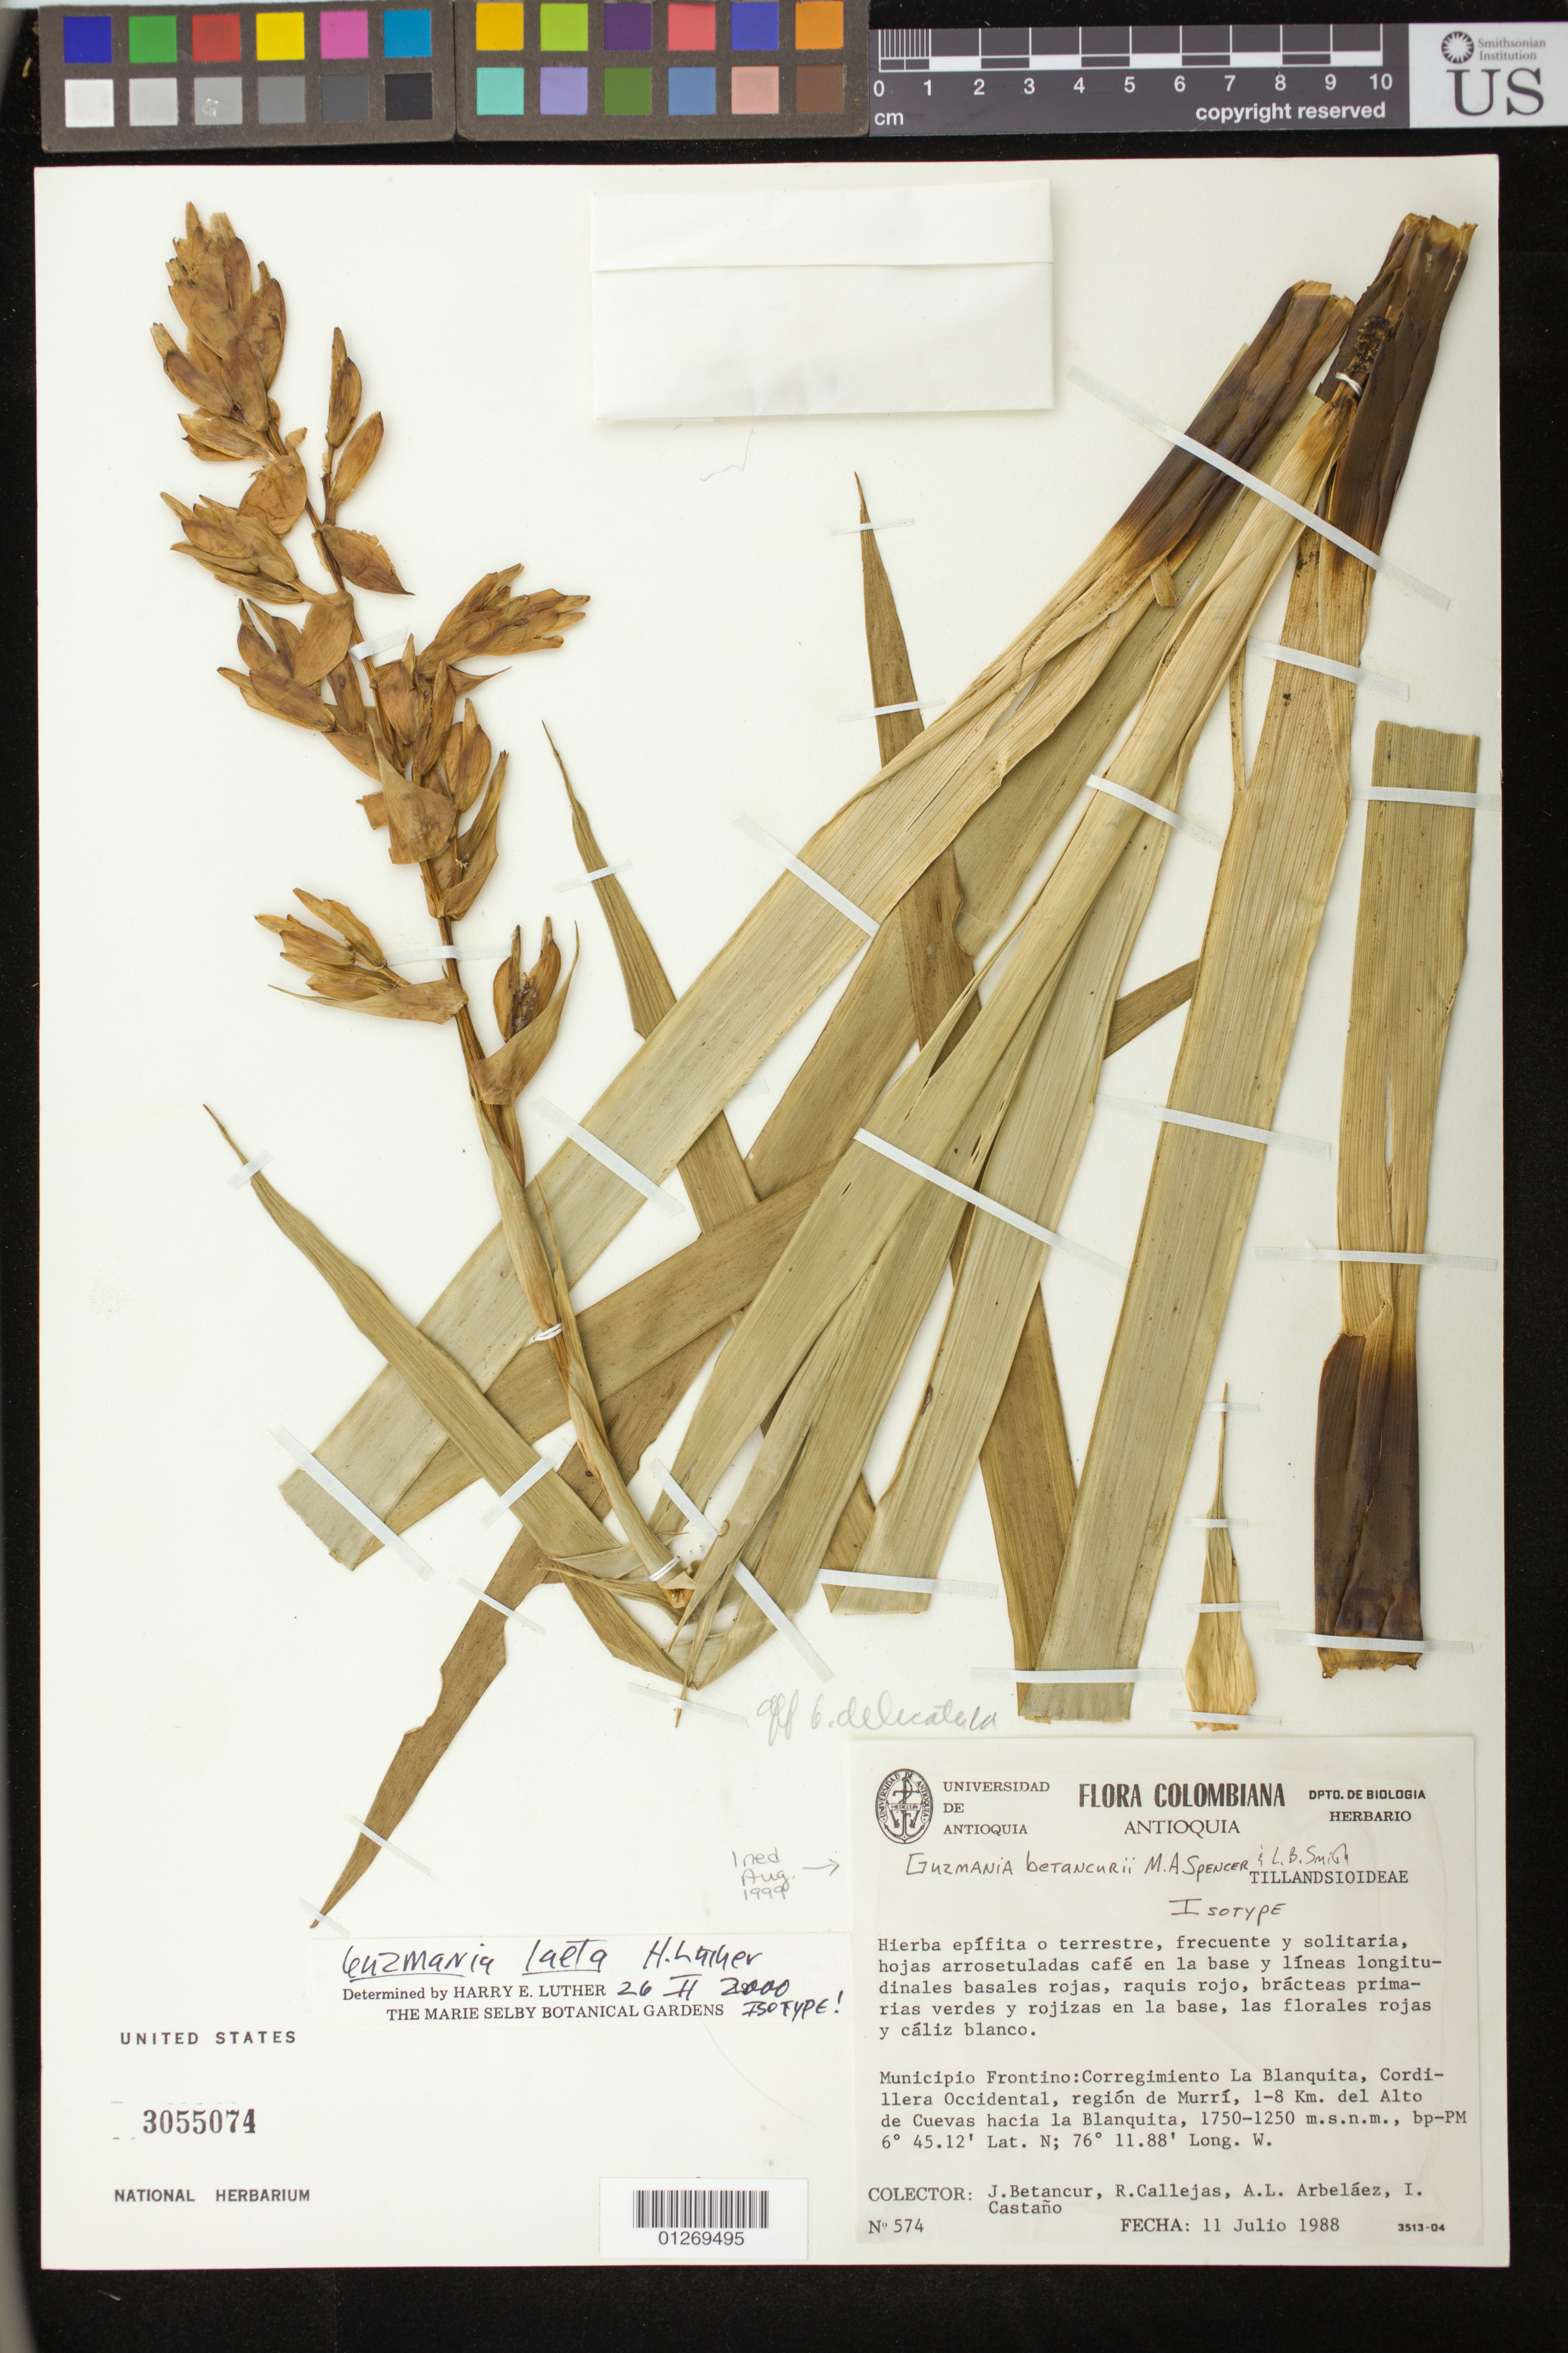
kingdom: Plantae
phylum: Tracheophyta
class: Liliopsida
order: Poales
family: Bromeliaceae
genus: Guzmania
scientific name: Guzmania laeta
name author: H. Luther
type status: Isotype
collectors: J. C. Betancur, R. Callejas, A. L. Arbelaez & I. Castaño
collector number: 574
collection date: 1988-07-11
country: Colombia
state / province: Antioquia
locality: Municipio Frontino: Corregimiento La Blanquita, Cordillera Occidental, región de Murrí, 1-8 km del Alto de Cuevas hacia la Blanquita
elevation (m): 1250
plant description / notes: Annotated as isotype of Guzmania betancurii M.A. Spencer & L.B. Smith, ined. name never published (not Guzmania betancurii H. Luther 1999)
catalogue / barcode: US 3055074